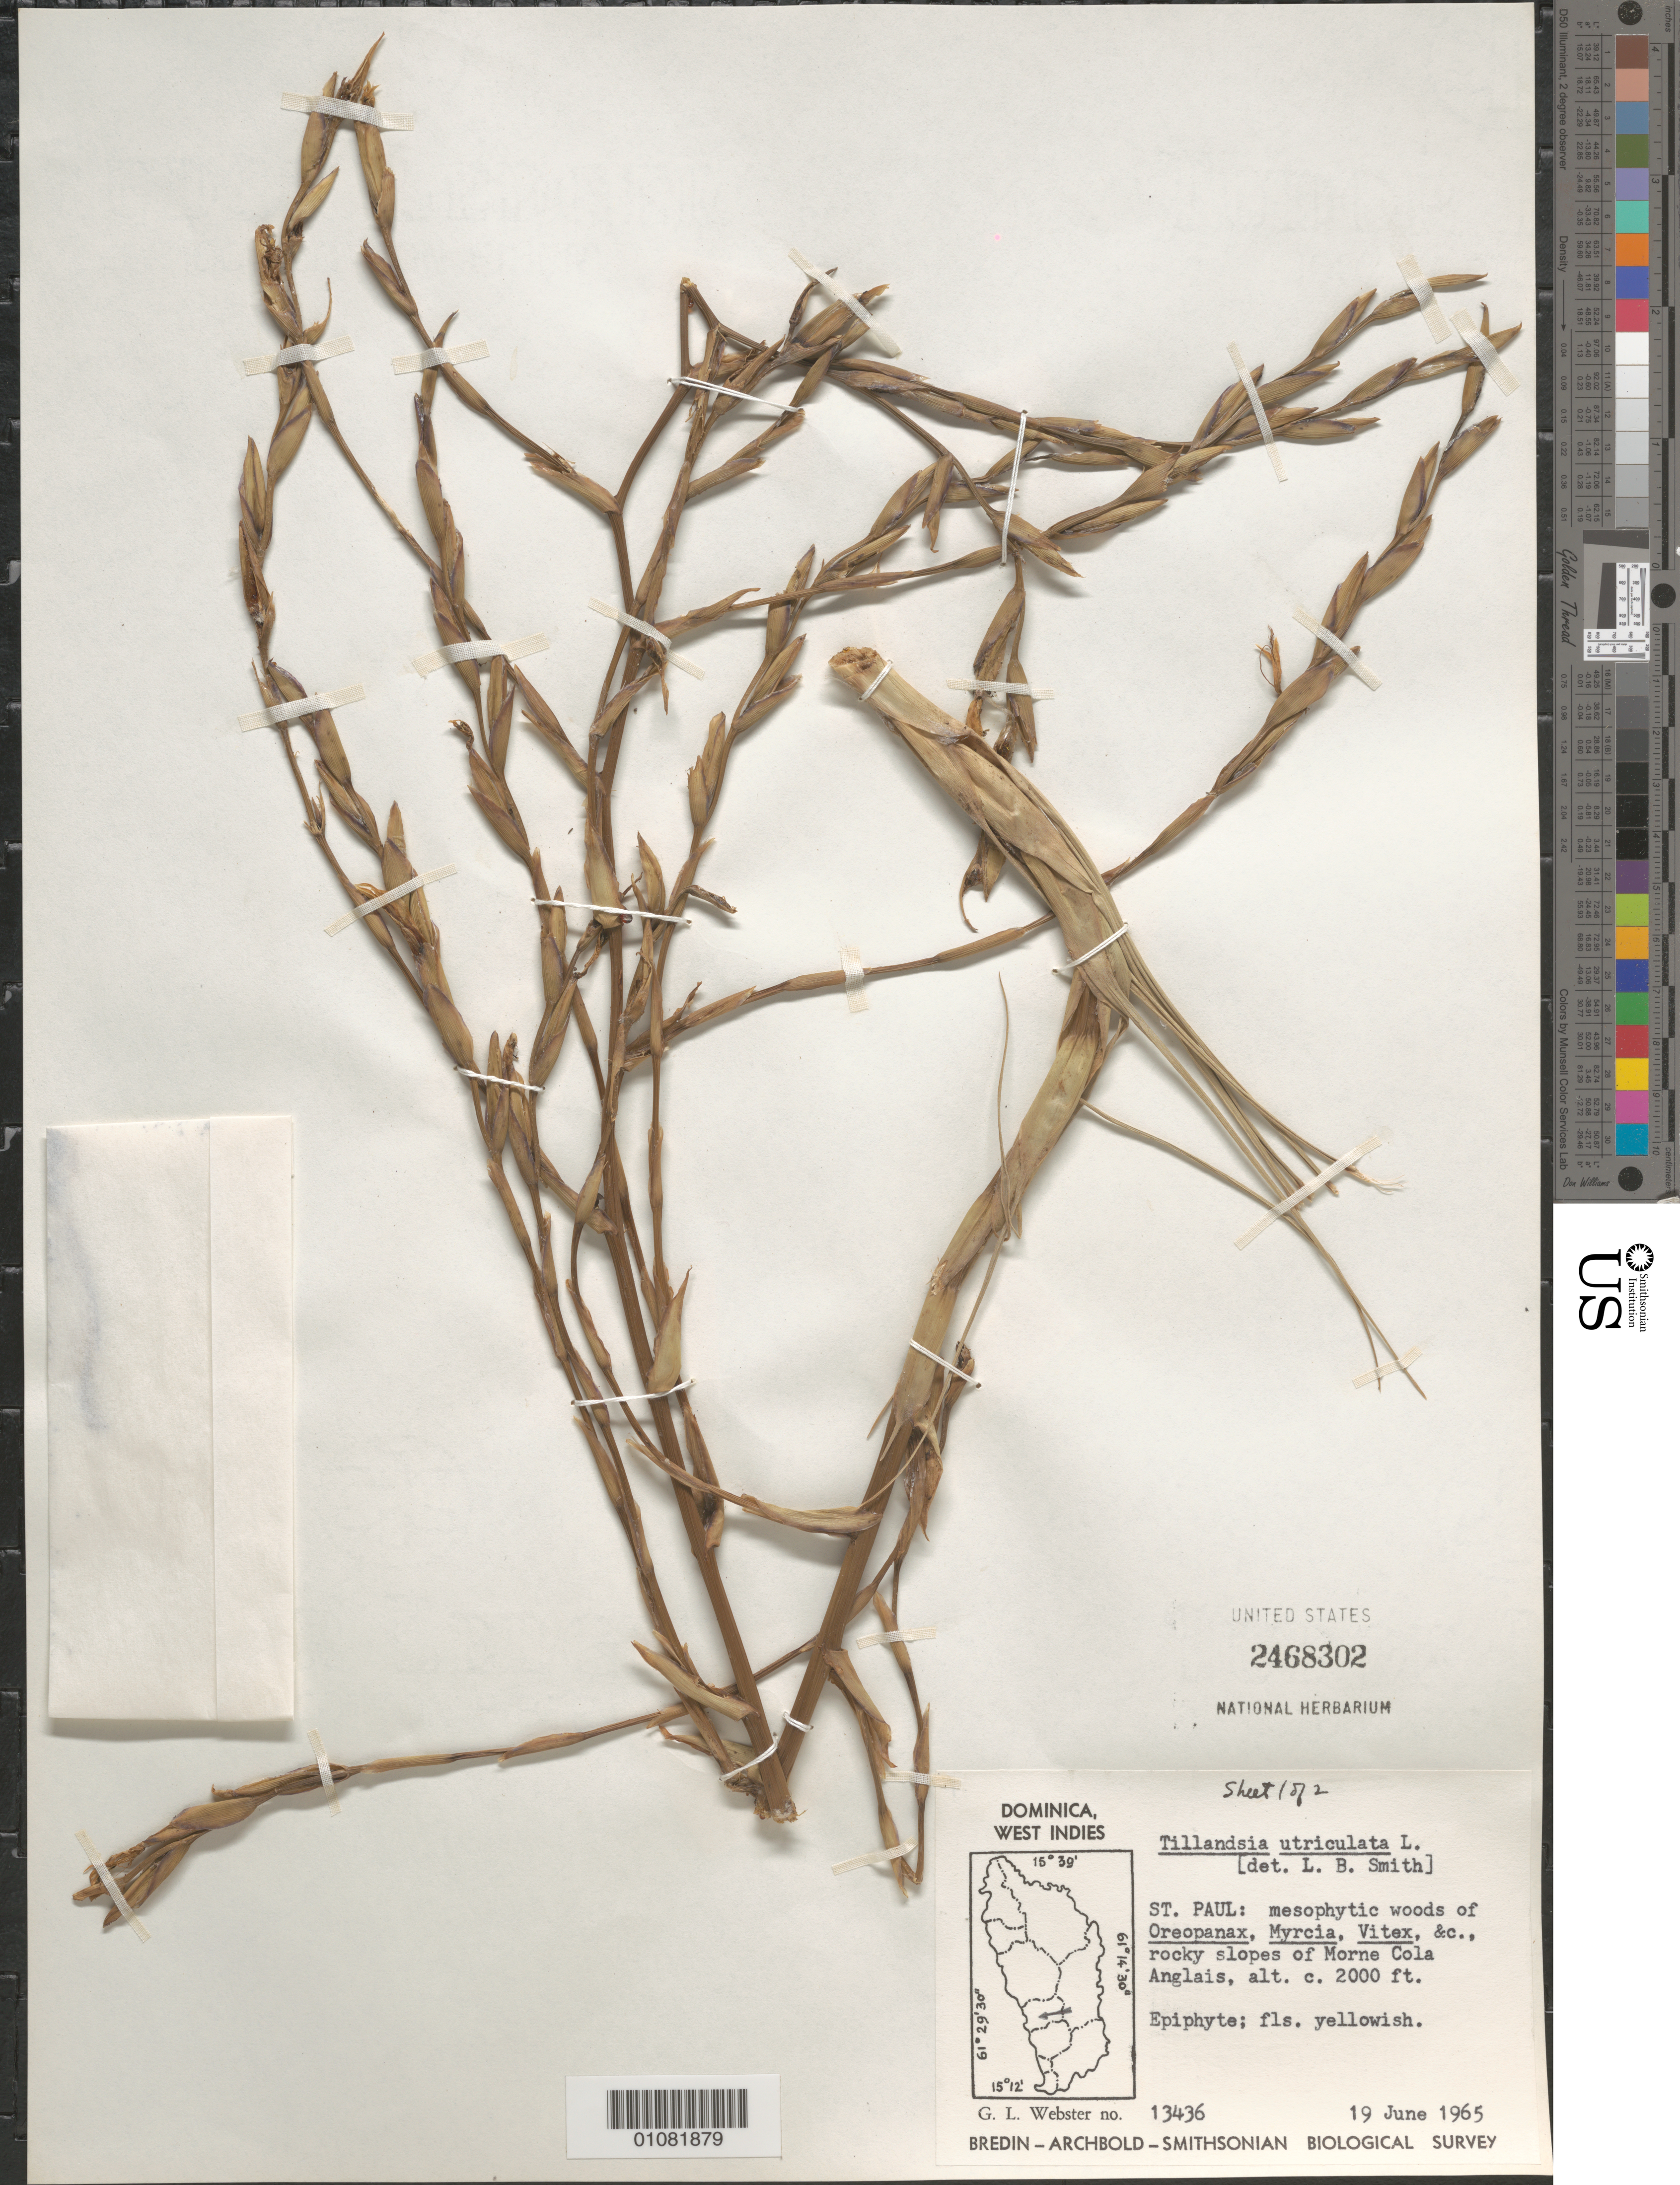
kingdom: Plantae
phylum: Tracheophyta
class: Liliopsida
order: Poales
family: Bromeliaceae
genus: Tillandsia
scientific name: Tillandsia utriculata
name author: L.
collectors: G. L. Webster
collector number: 13436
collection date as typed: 19 Jun 1965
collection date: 1965-06-19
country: Dominica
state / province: St. Paul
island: Dominica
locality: rocky slopes of Morne Cola Anglais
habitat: mesophytic woods of Oreopanax, Myrcia, Vitex, & c.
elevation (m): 610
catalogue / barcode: US 2468302